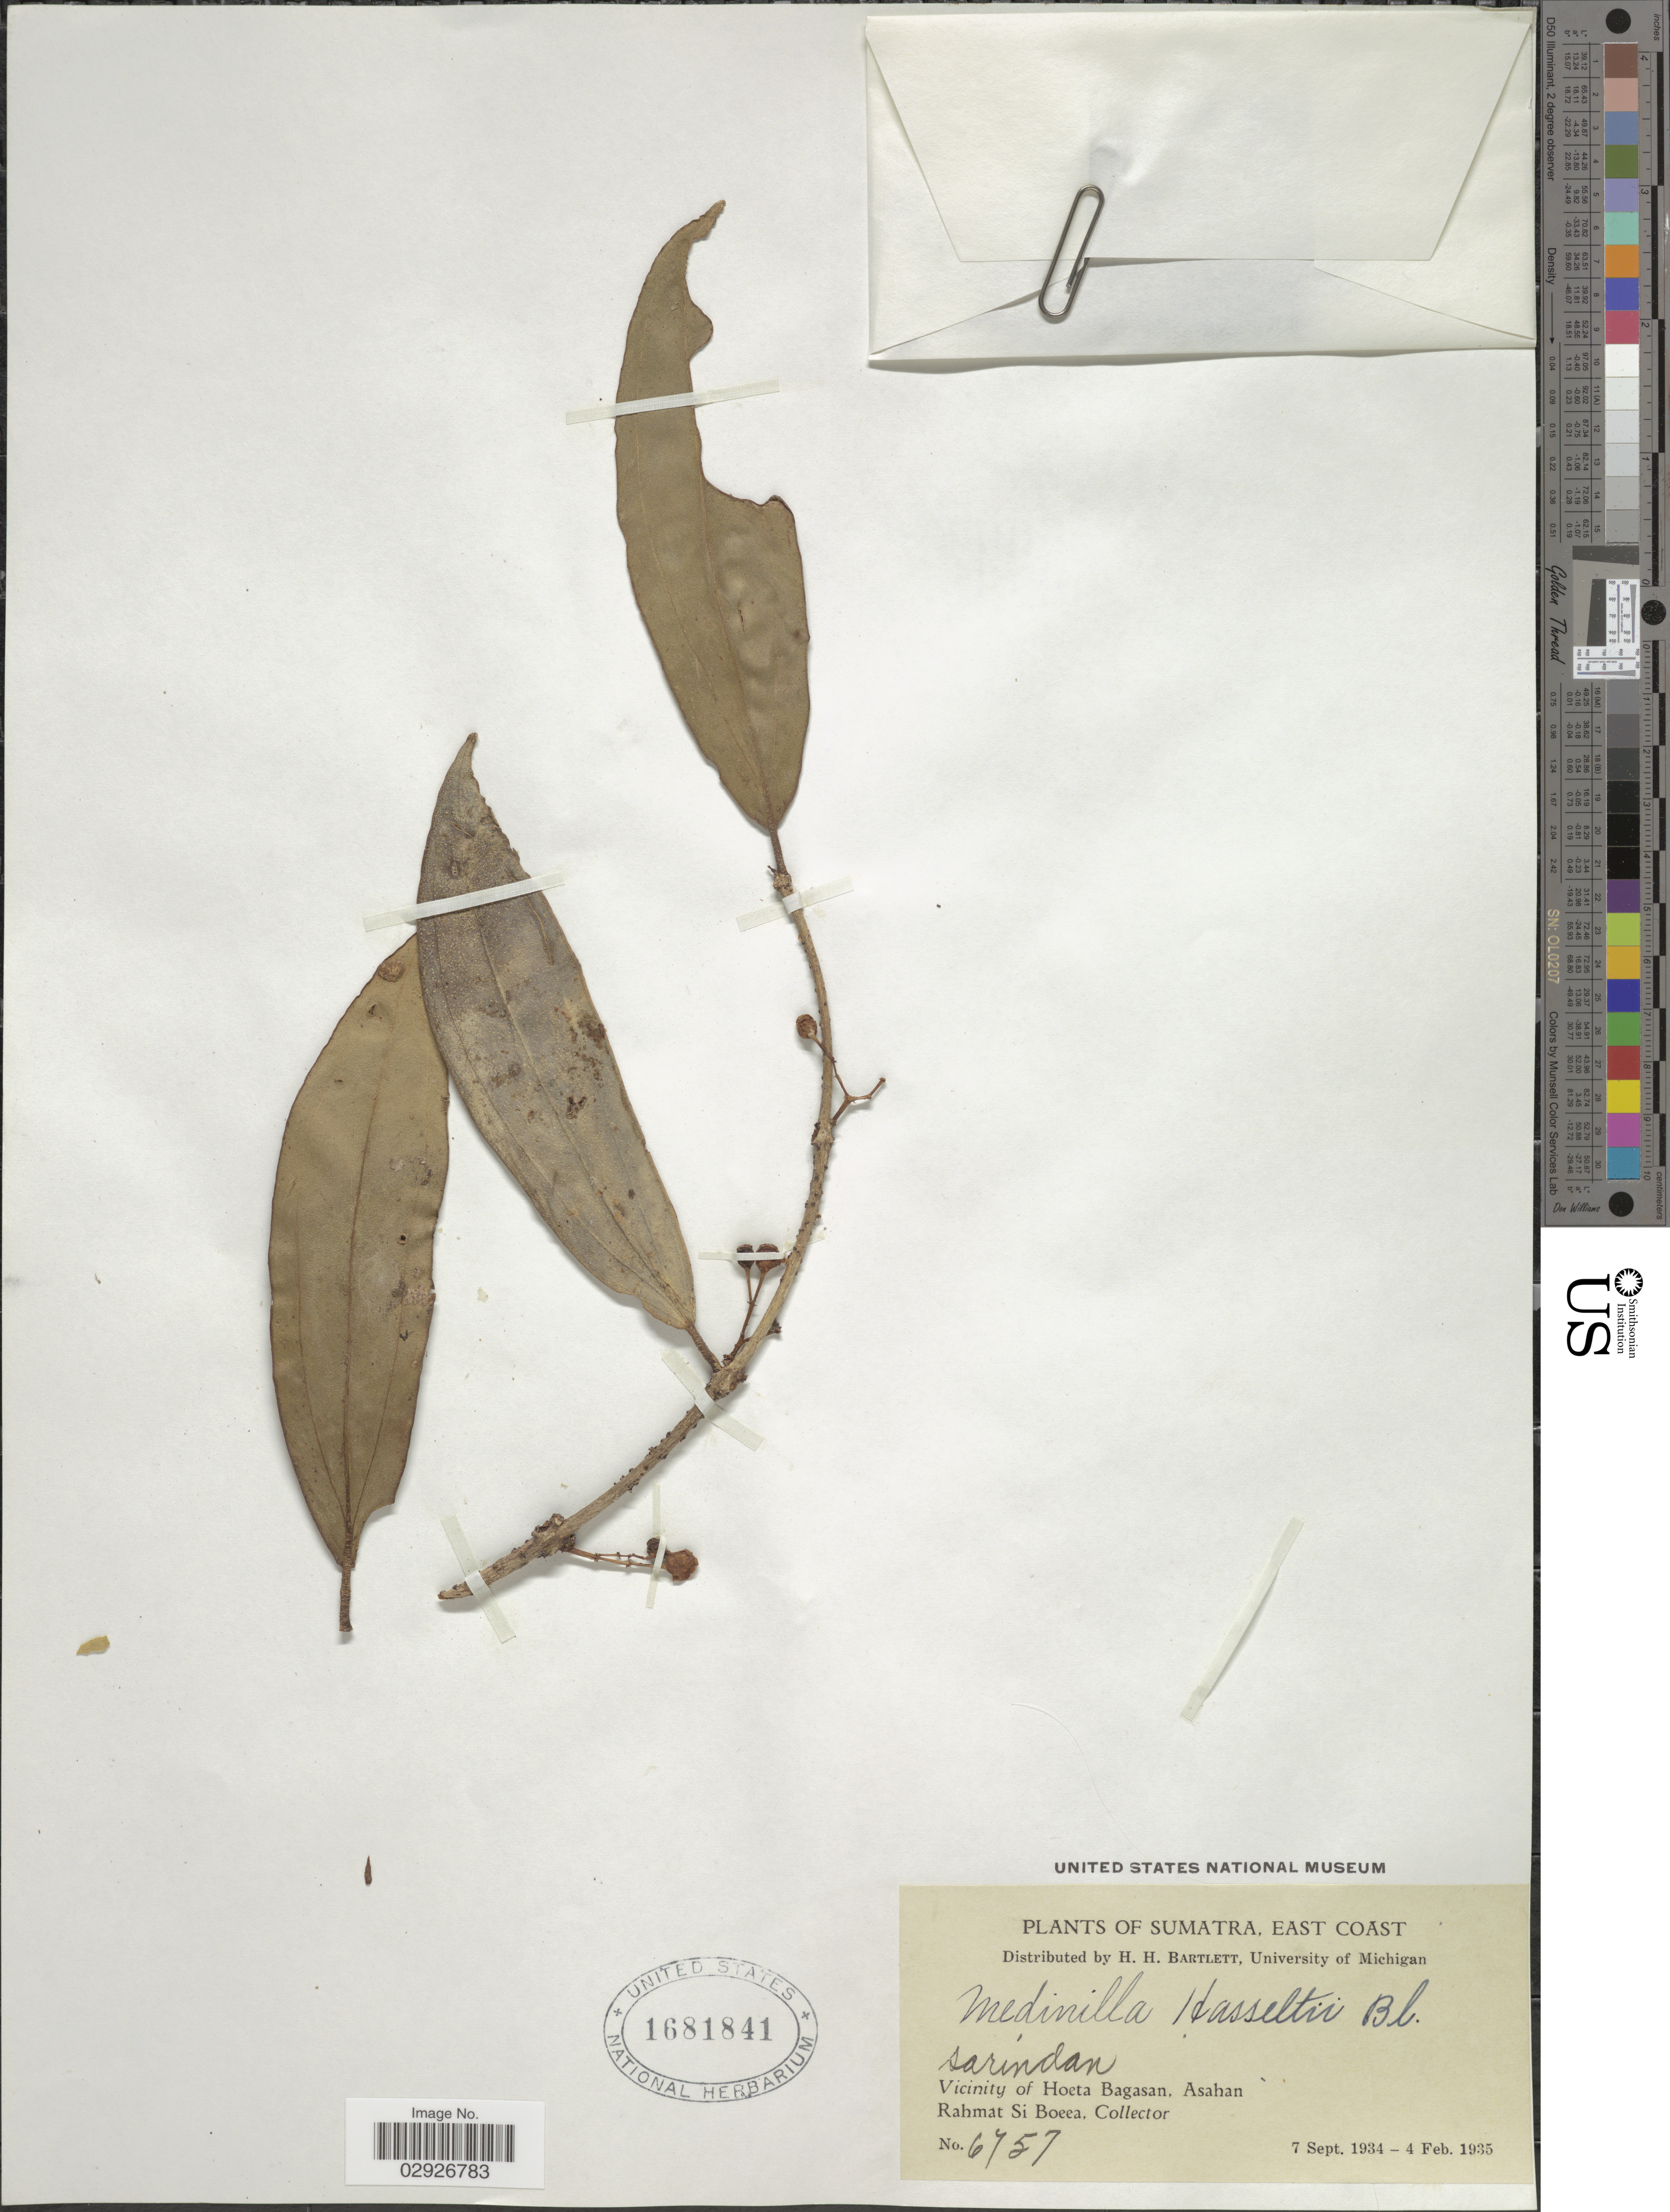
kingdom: Plantae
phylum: Tracheophyta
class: Magnoliopsida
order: Myrtales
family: Melastomataceae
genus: Medinilla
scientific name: Medinilla hasseltii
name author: Blume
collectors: Rahmat Si Boeea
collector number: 6757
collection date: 1934-09-07/1935-02-04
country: Indonesia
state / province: Sumatra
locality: East Coast. Vicinity of Hoeta Bagasan, Asahan.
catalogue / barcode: US 1681841